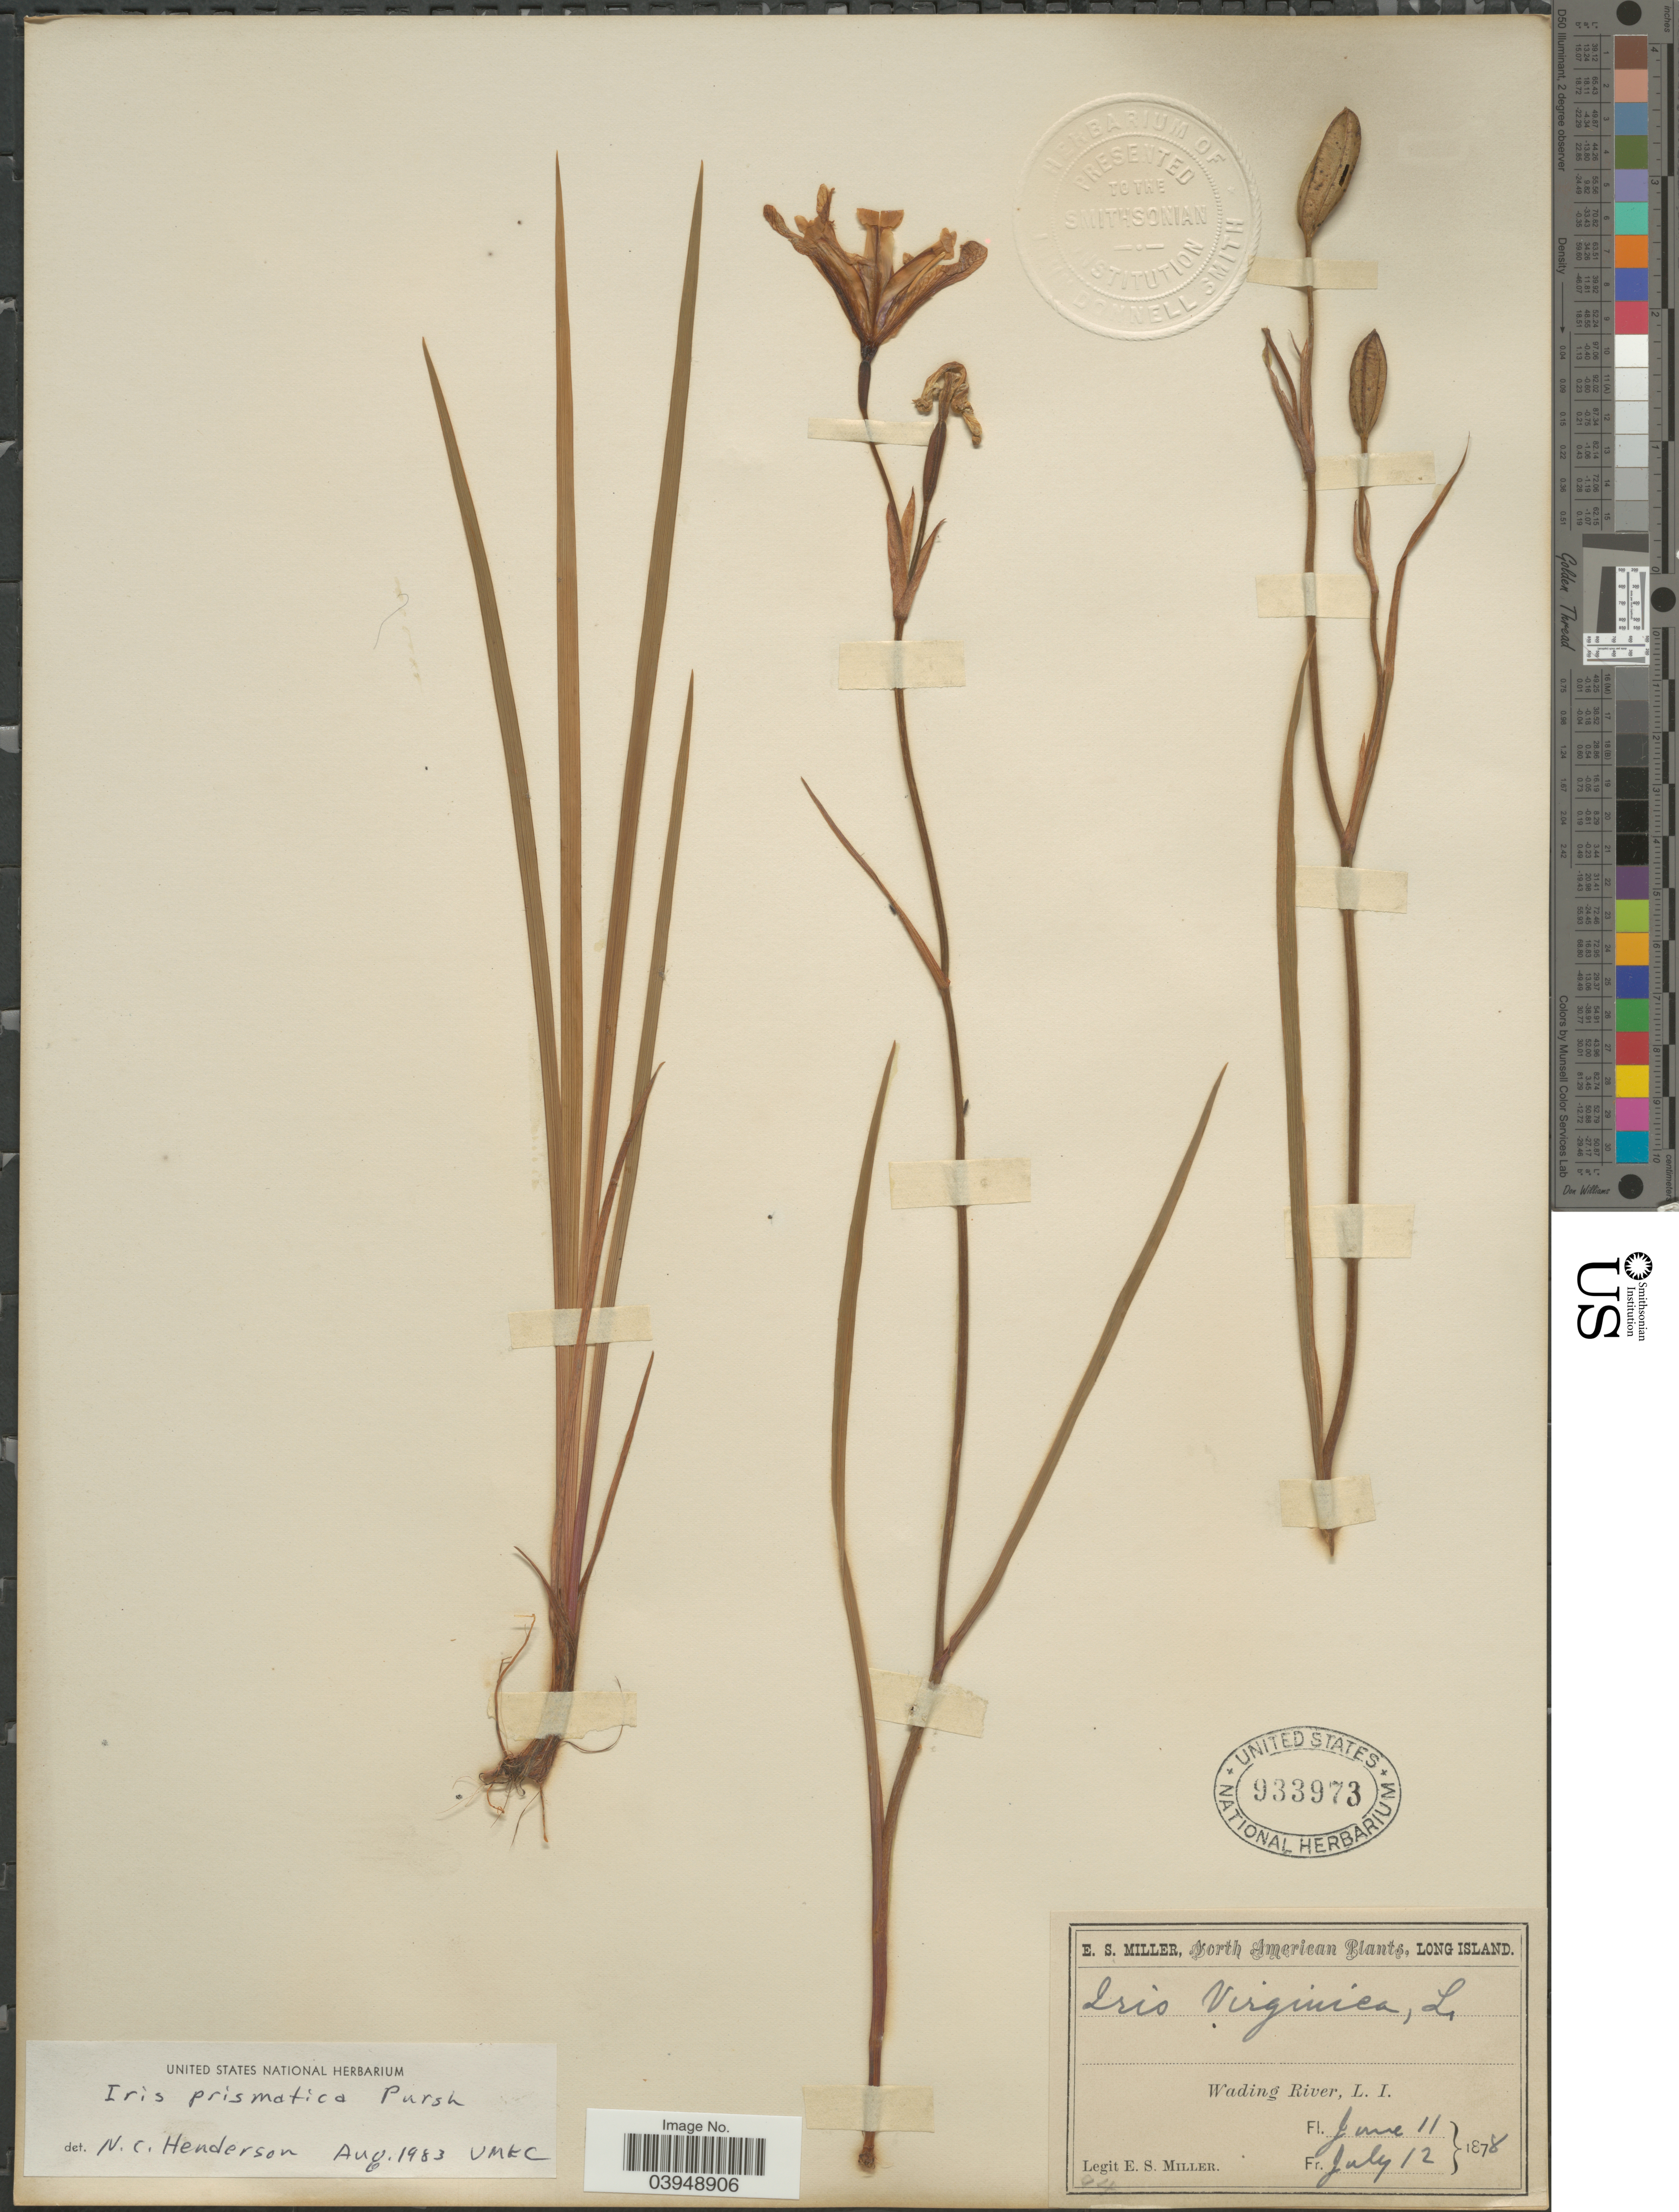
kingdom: Plantae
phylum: Tracheophyta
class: Liliopsida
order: Asparagales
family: Iridaceae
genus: Iris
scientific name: Iris prismatica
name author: Pursh ex Ker Gawl.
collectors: E. S. Miller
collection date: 1878-06-11/1878-07-12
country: United States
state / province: New York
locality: Wading River, L.I.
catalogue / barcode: US 933973